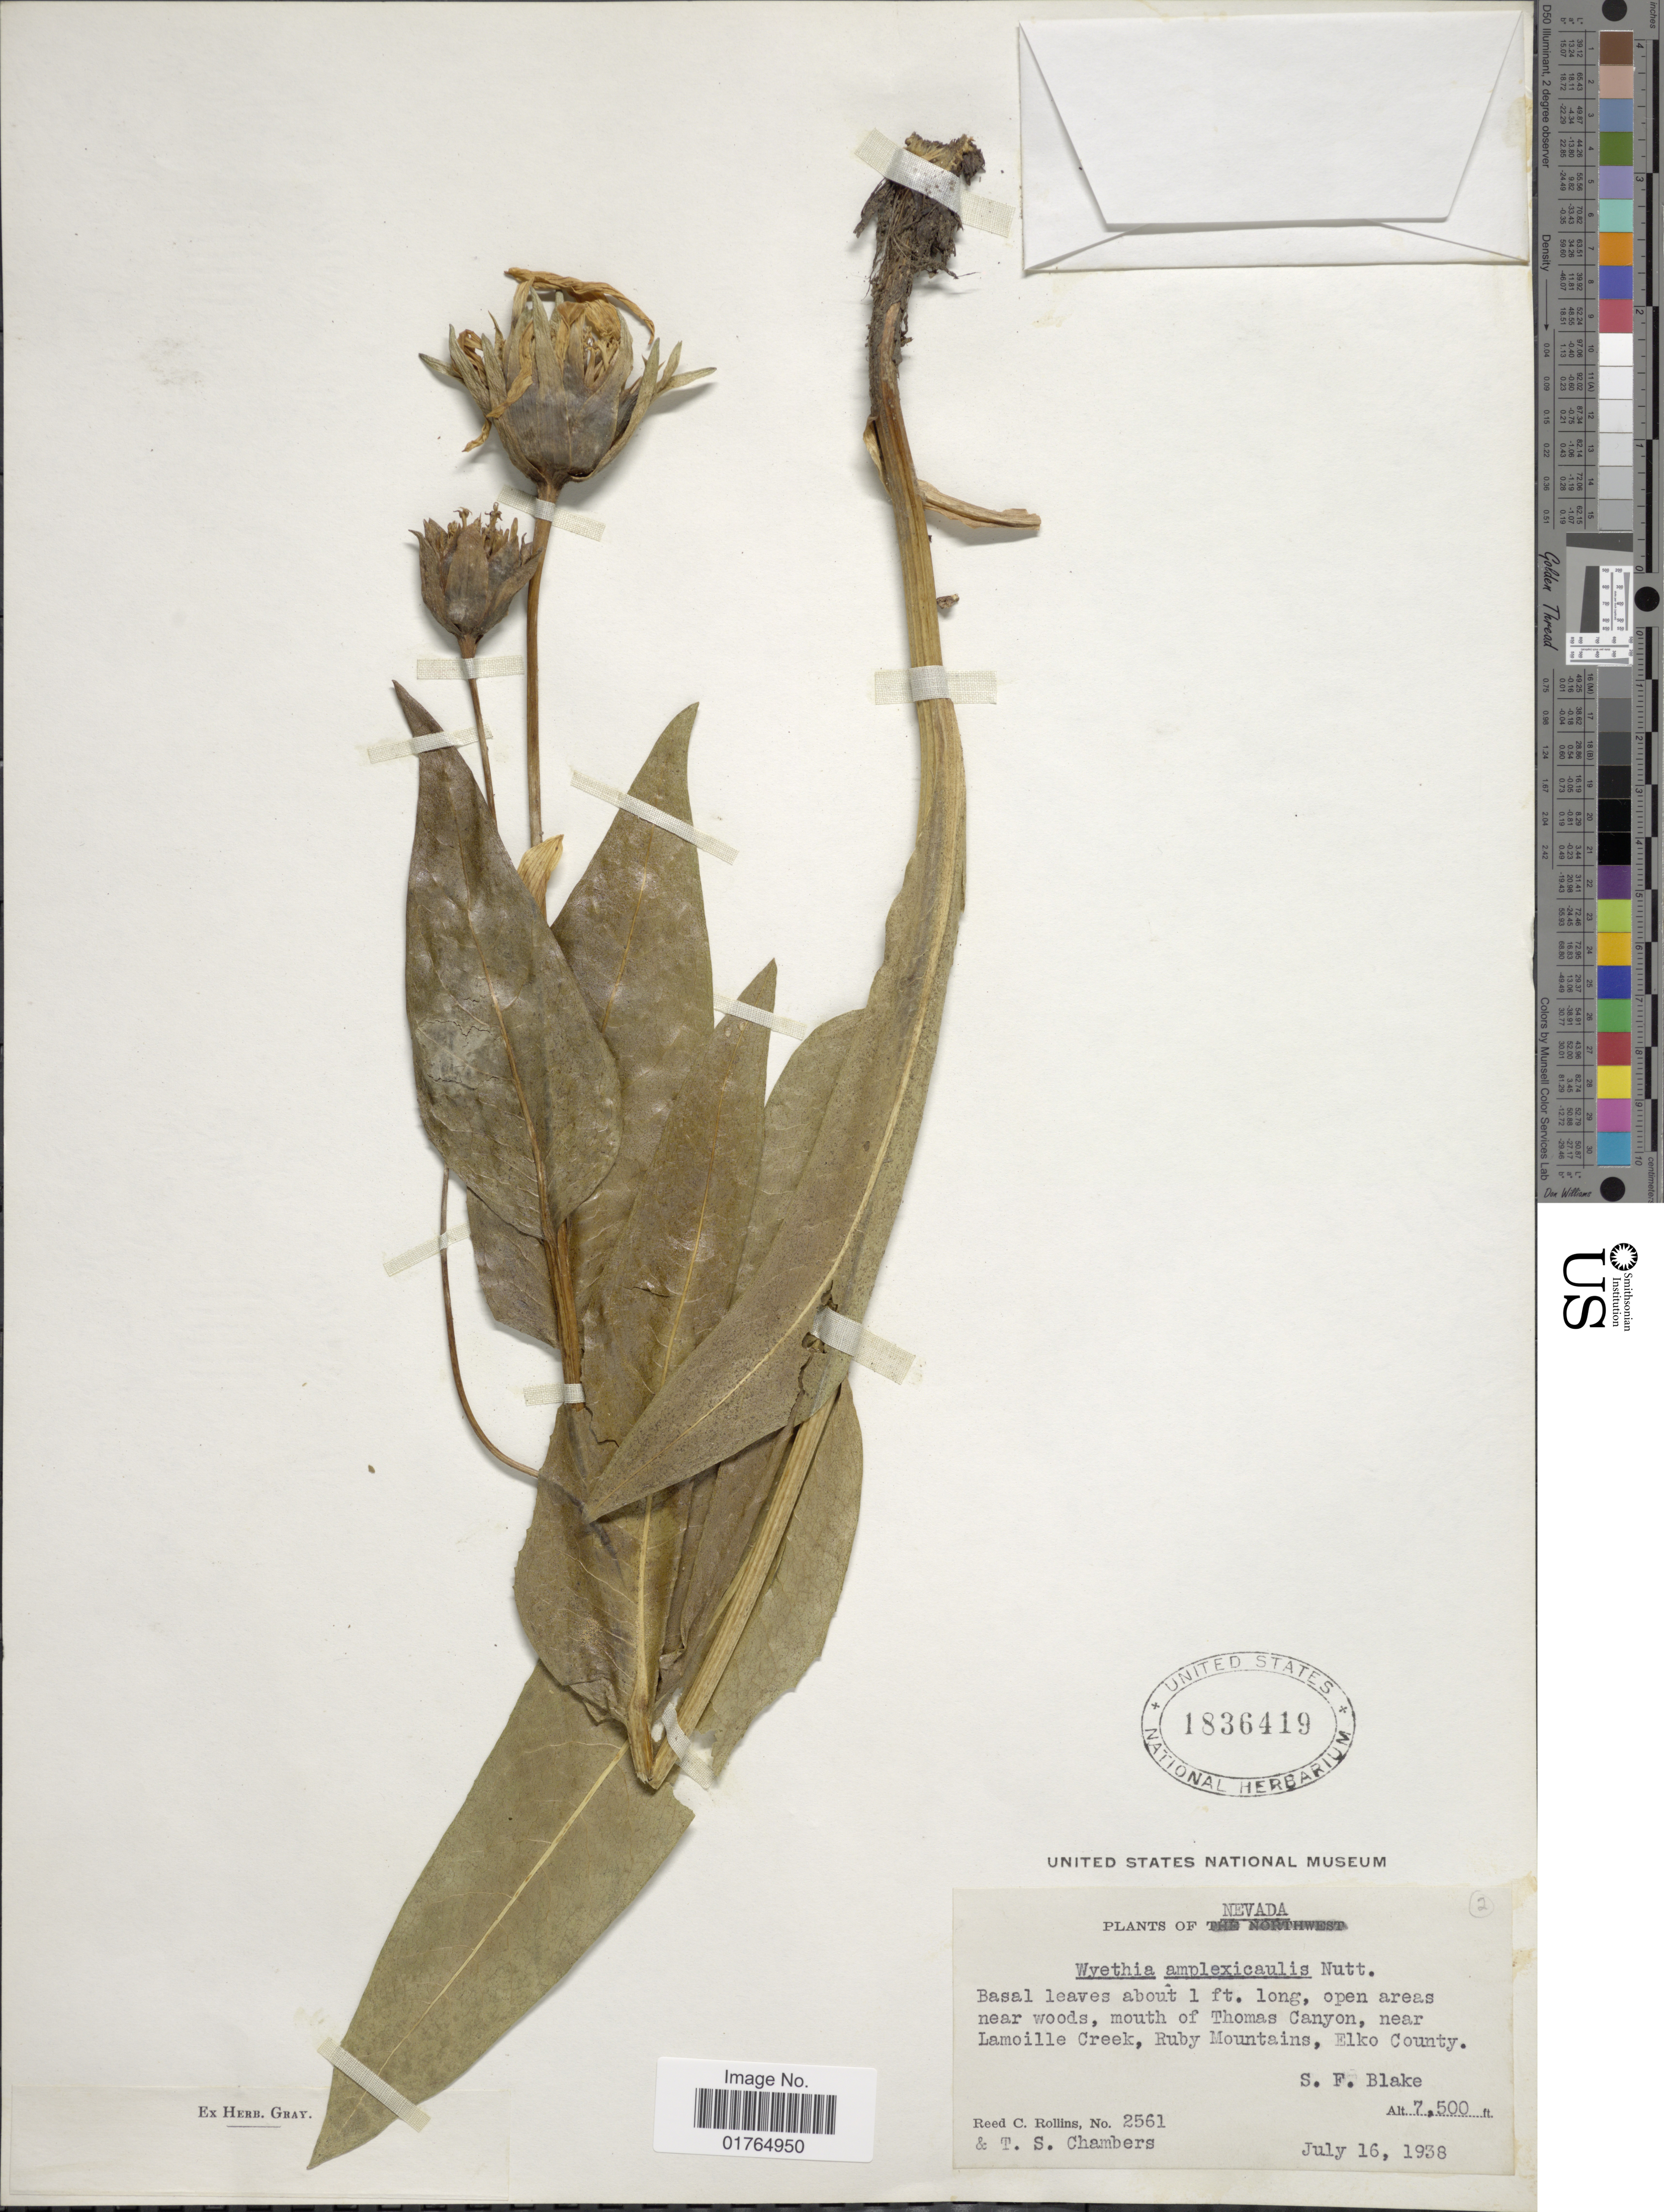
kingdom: Plantae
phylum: Tracheophyta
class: Magnoliopsida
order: Asterales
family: Asteraceae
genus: Wyethia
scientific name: Wyethia amplexicaulis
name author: Nutt.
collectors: R. C. Rollins & T. Chambers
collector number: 2561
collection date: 1938-07-16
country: United States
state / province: Nevada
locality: Mouth of Thomas Canyon, near Lamoille Creek, Ruby Mountains, Elko County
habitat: open areas near woods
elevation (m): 2286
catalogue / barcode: US 1836419